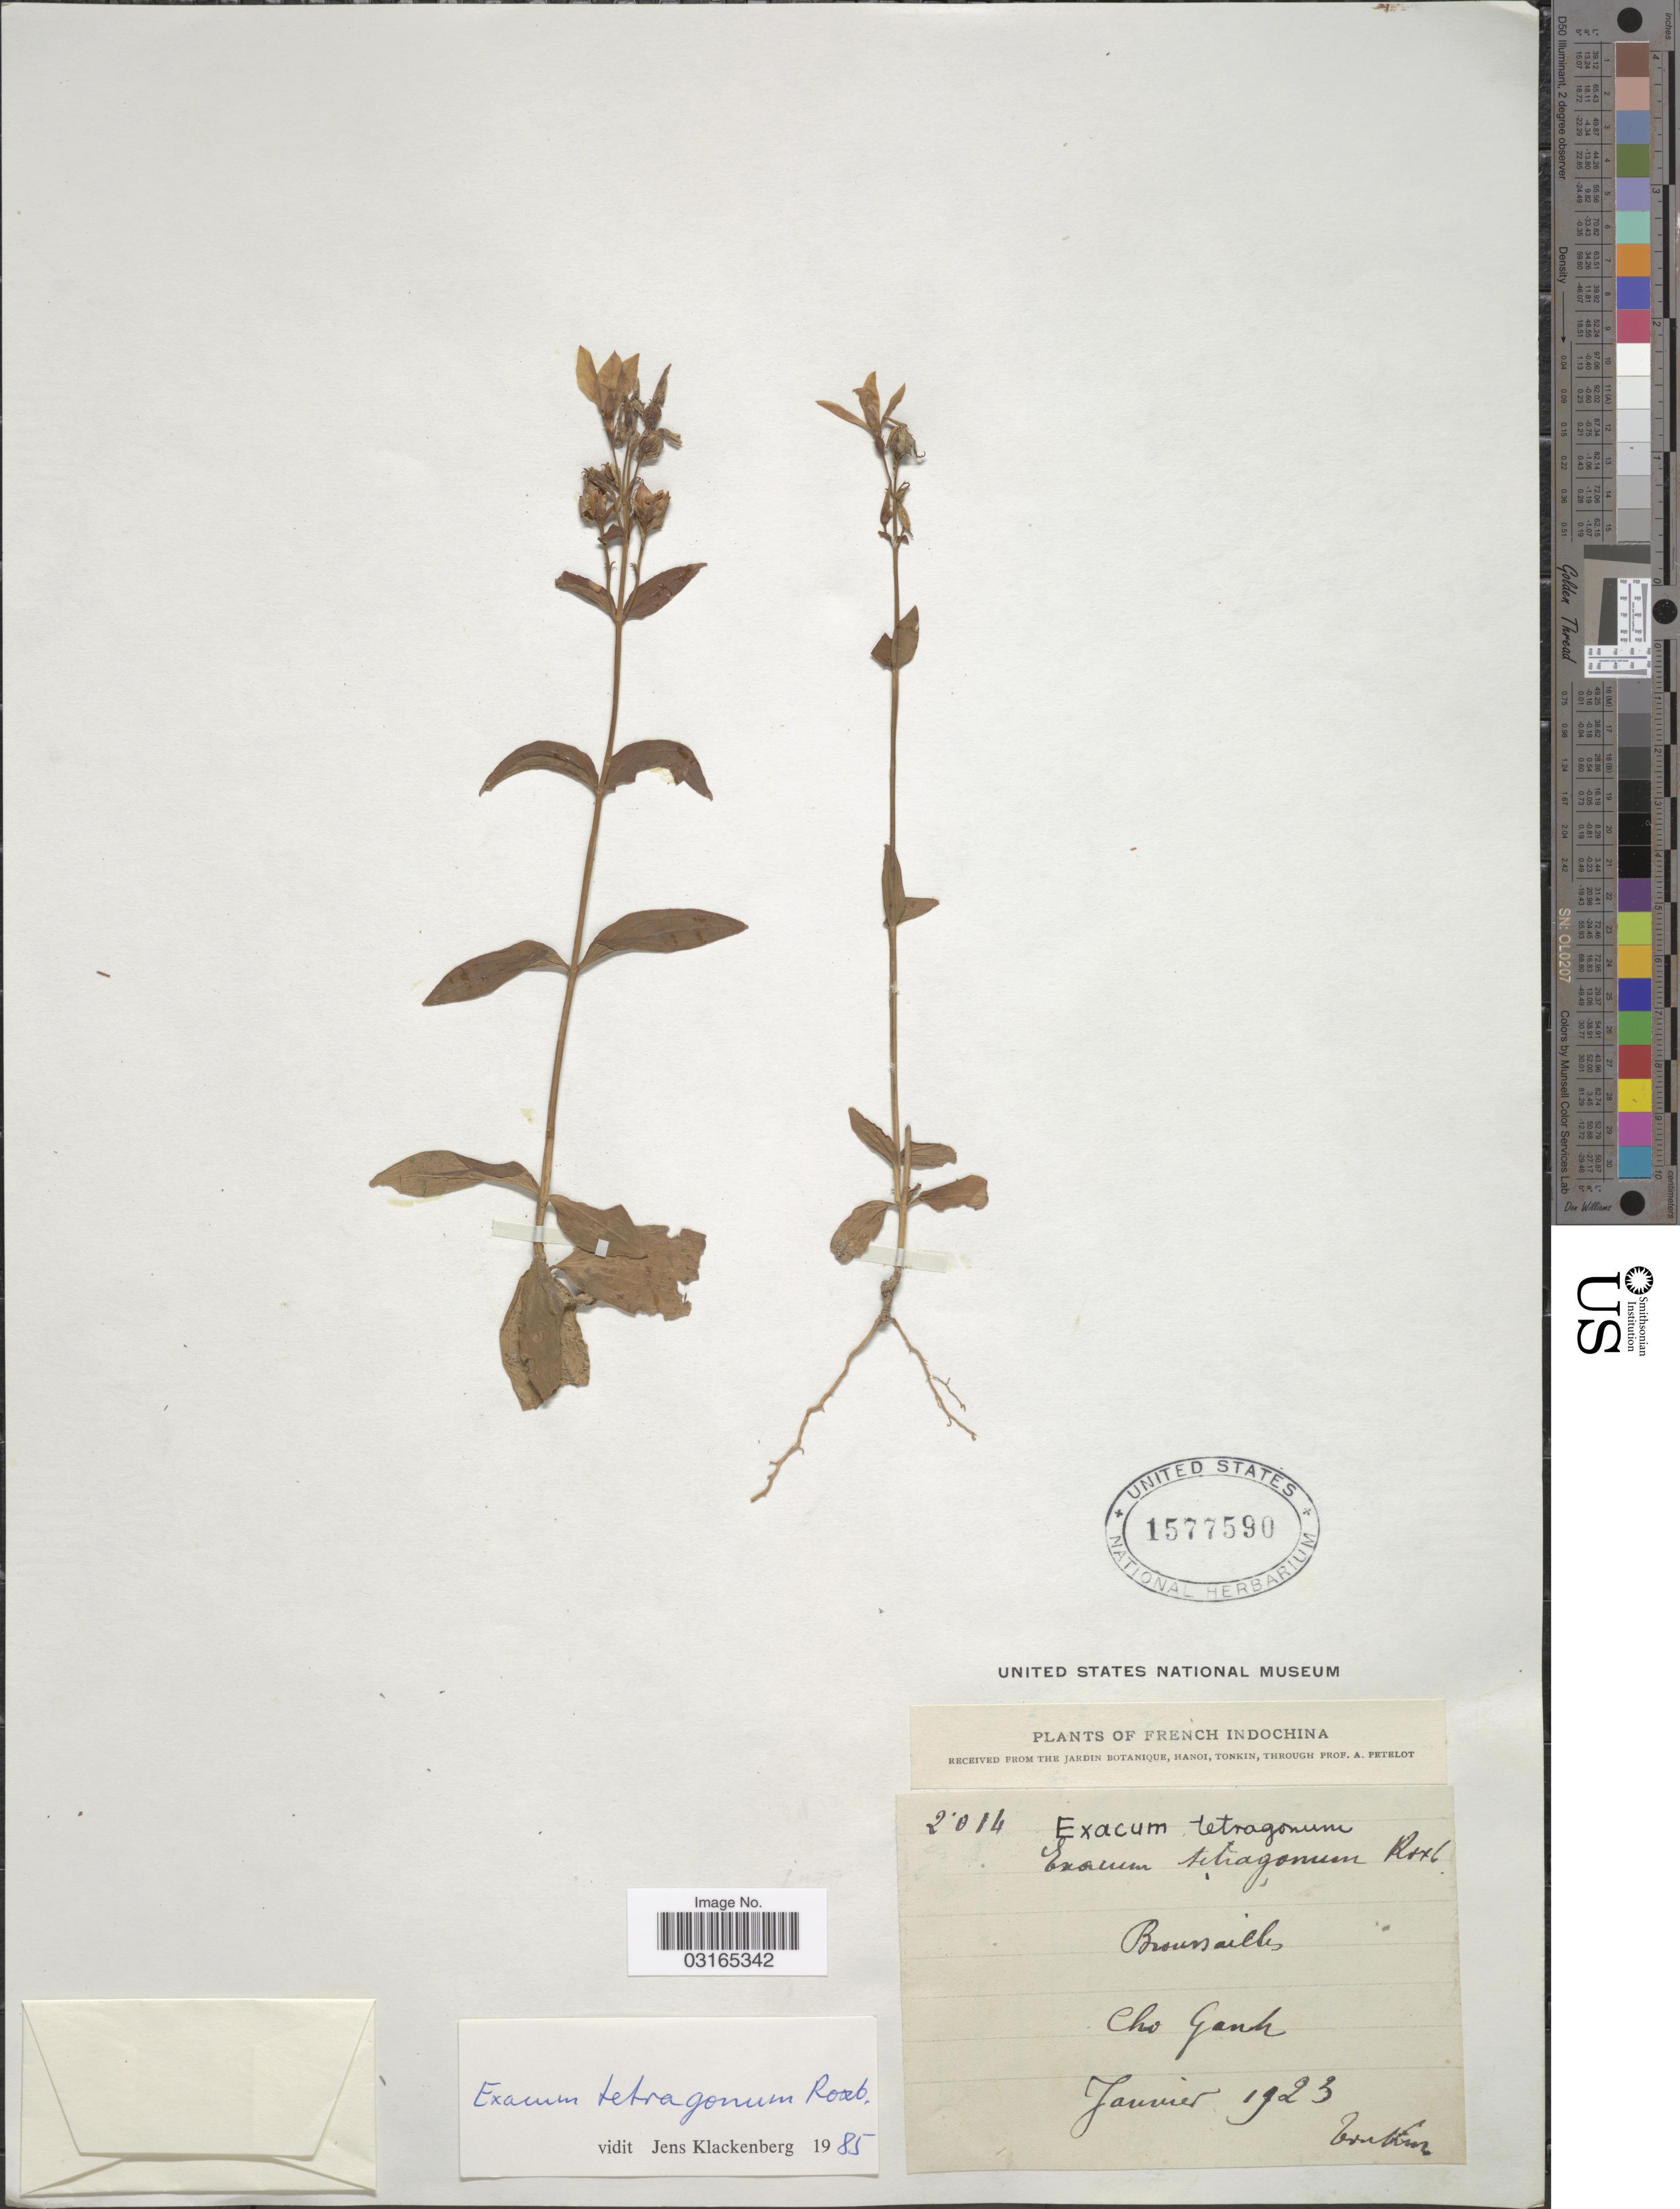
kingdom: Plantae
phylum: Tracheophyta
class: Magnoliopsida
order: Gentianales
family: Gentianaceae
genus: Exacum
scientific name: Exacum tetragonum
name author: Roxb.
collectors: P. A. Pételot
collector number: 2014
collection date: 1923-01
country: Vietnam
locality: French Indochina. Cho Ganh.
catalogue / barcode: US 1577590